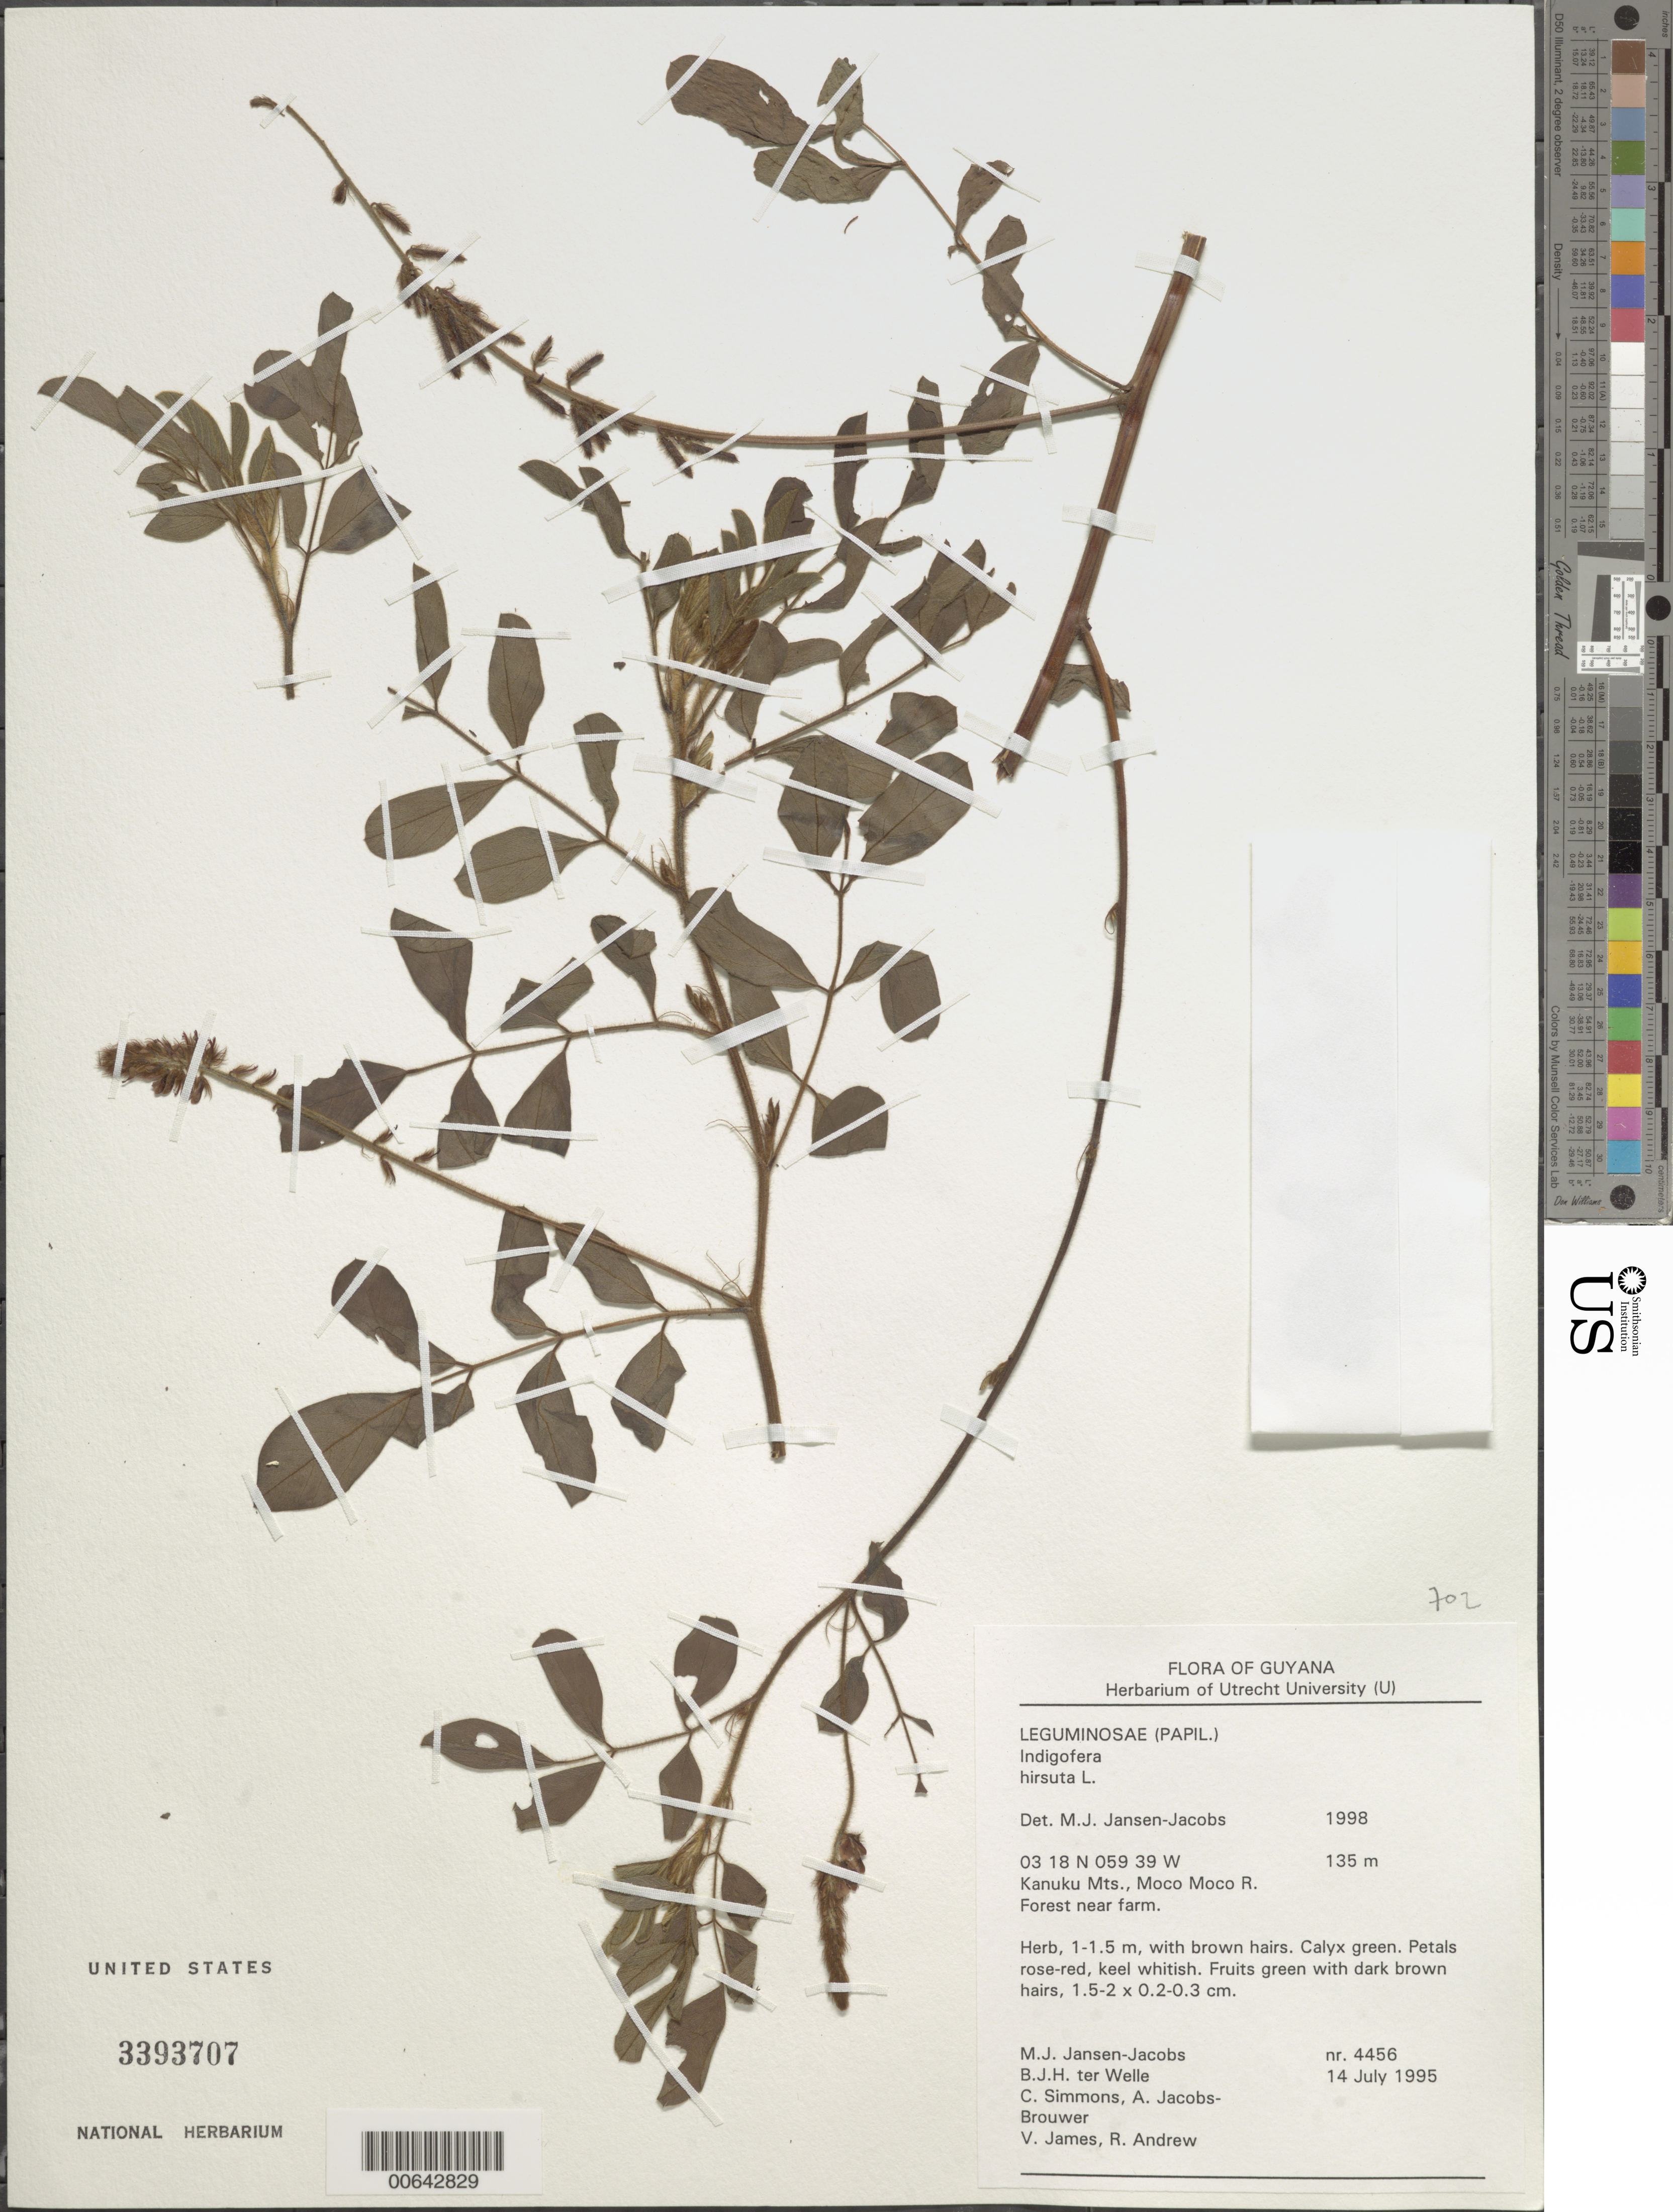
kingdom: Plantae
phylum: Tracheophyta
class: Magnoliopsida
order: Fabales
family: Fabaceae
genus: Indigofera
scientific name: Indigofera hirsuta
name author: L.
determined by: Jansen-Jacobs, M. J., (U), Nationaal Herbarium Nederland, Utrecht University branch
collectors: M. J. Jansen-Jacobs, B. Welle, C. Simmons, A. Jacobs-Brouwer, V. James & R. Andrew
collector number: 4456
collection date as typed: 14-Jul-95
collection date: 1995-07-14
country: Guyana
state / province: U. Takutu-U. Essequibo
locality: Moco Moco River, Kanuku Mts.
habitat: Forest near farm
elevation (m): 135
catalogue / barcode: US 3393707